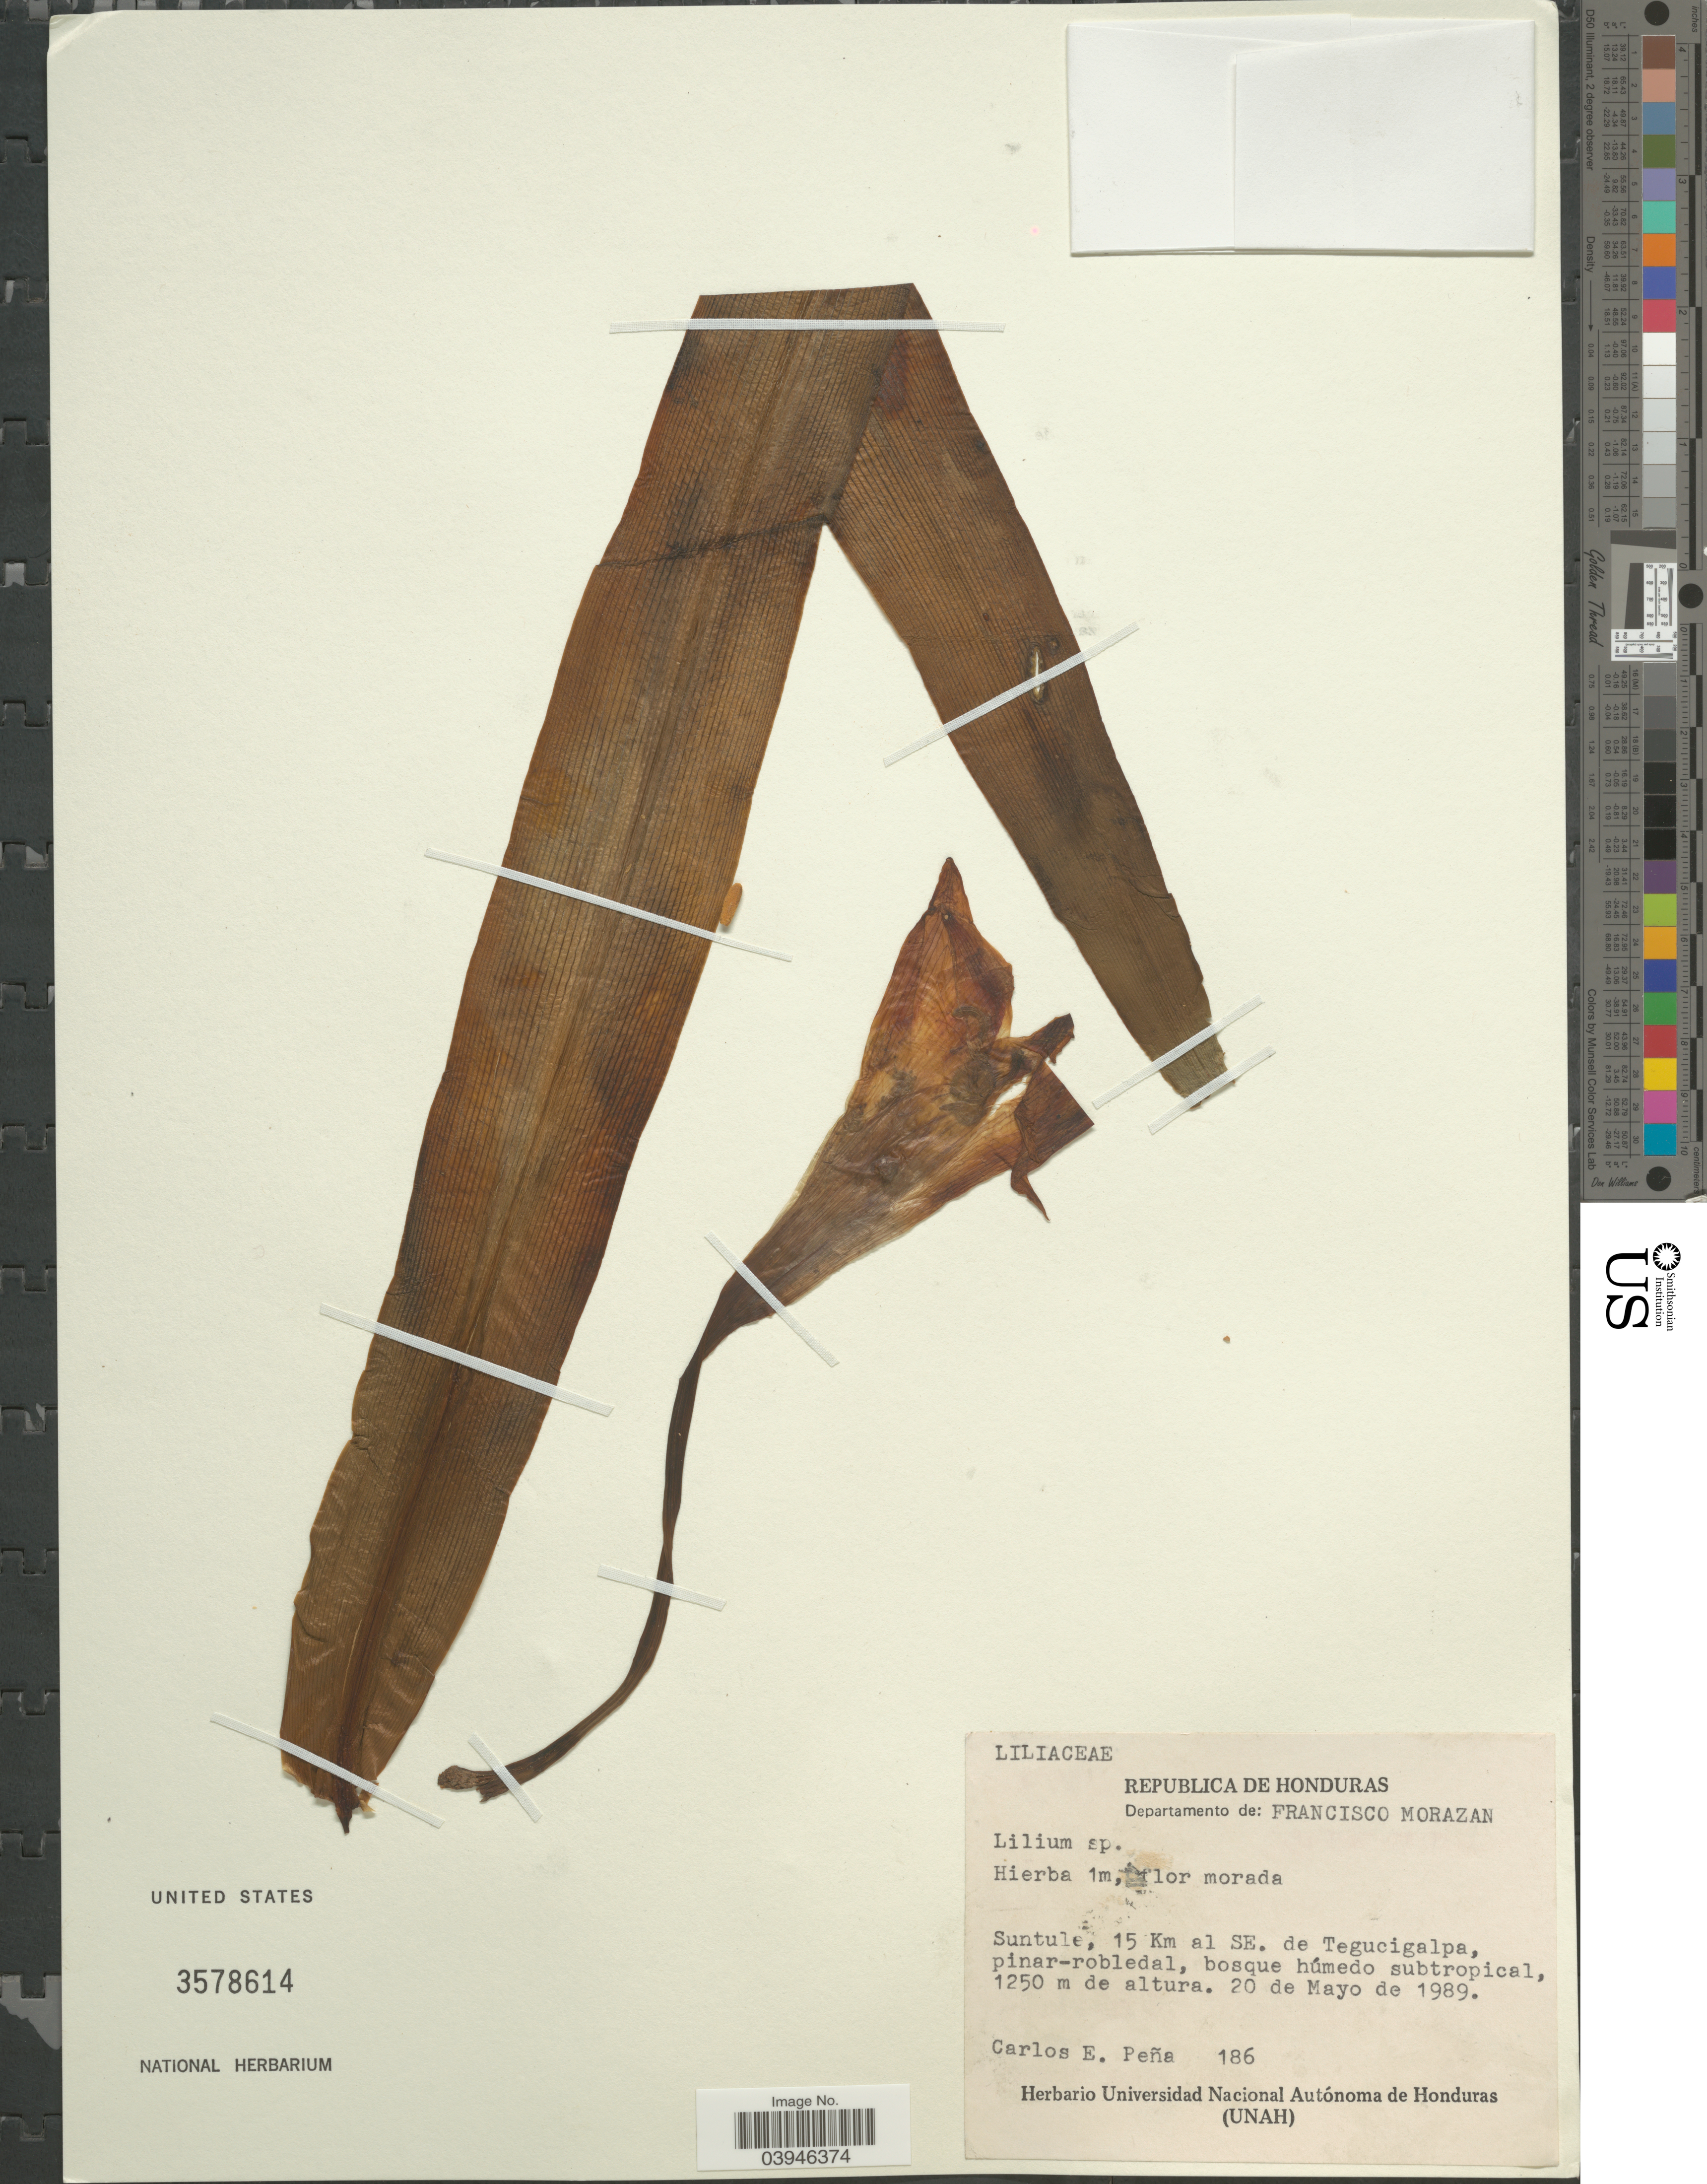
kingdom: Plantae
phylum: Tracheophyta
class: Liliopsida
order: Liliales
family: Liliaceae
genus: Lilium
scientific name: Lilium longiflorum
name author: Thunb.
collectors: C. E. Peña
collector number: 186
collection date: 1989-05-20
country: Honduras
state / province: Fco. Morazán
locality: Republica de Honduras. Departamento de: Francisco Morazan. Suntule, 15 Km al SE. de Tegucigalpa, pinar-robledal, bosque húmedo subtropical.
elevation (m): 1250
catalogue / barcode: US 3578614